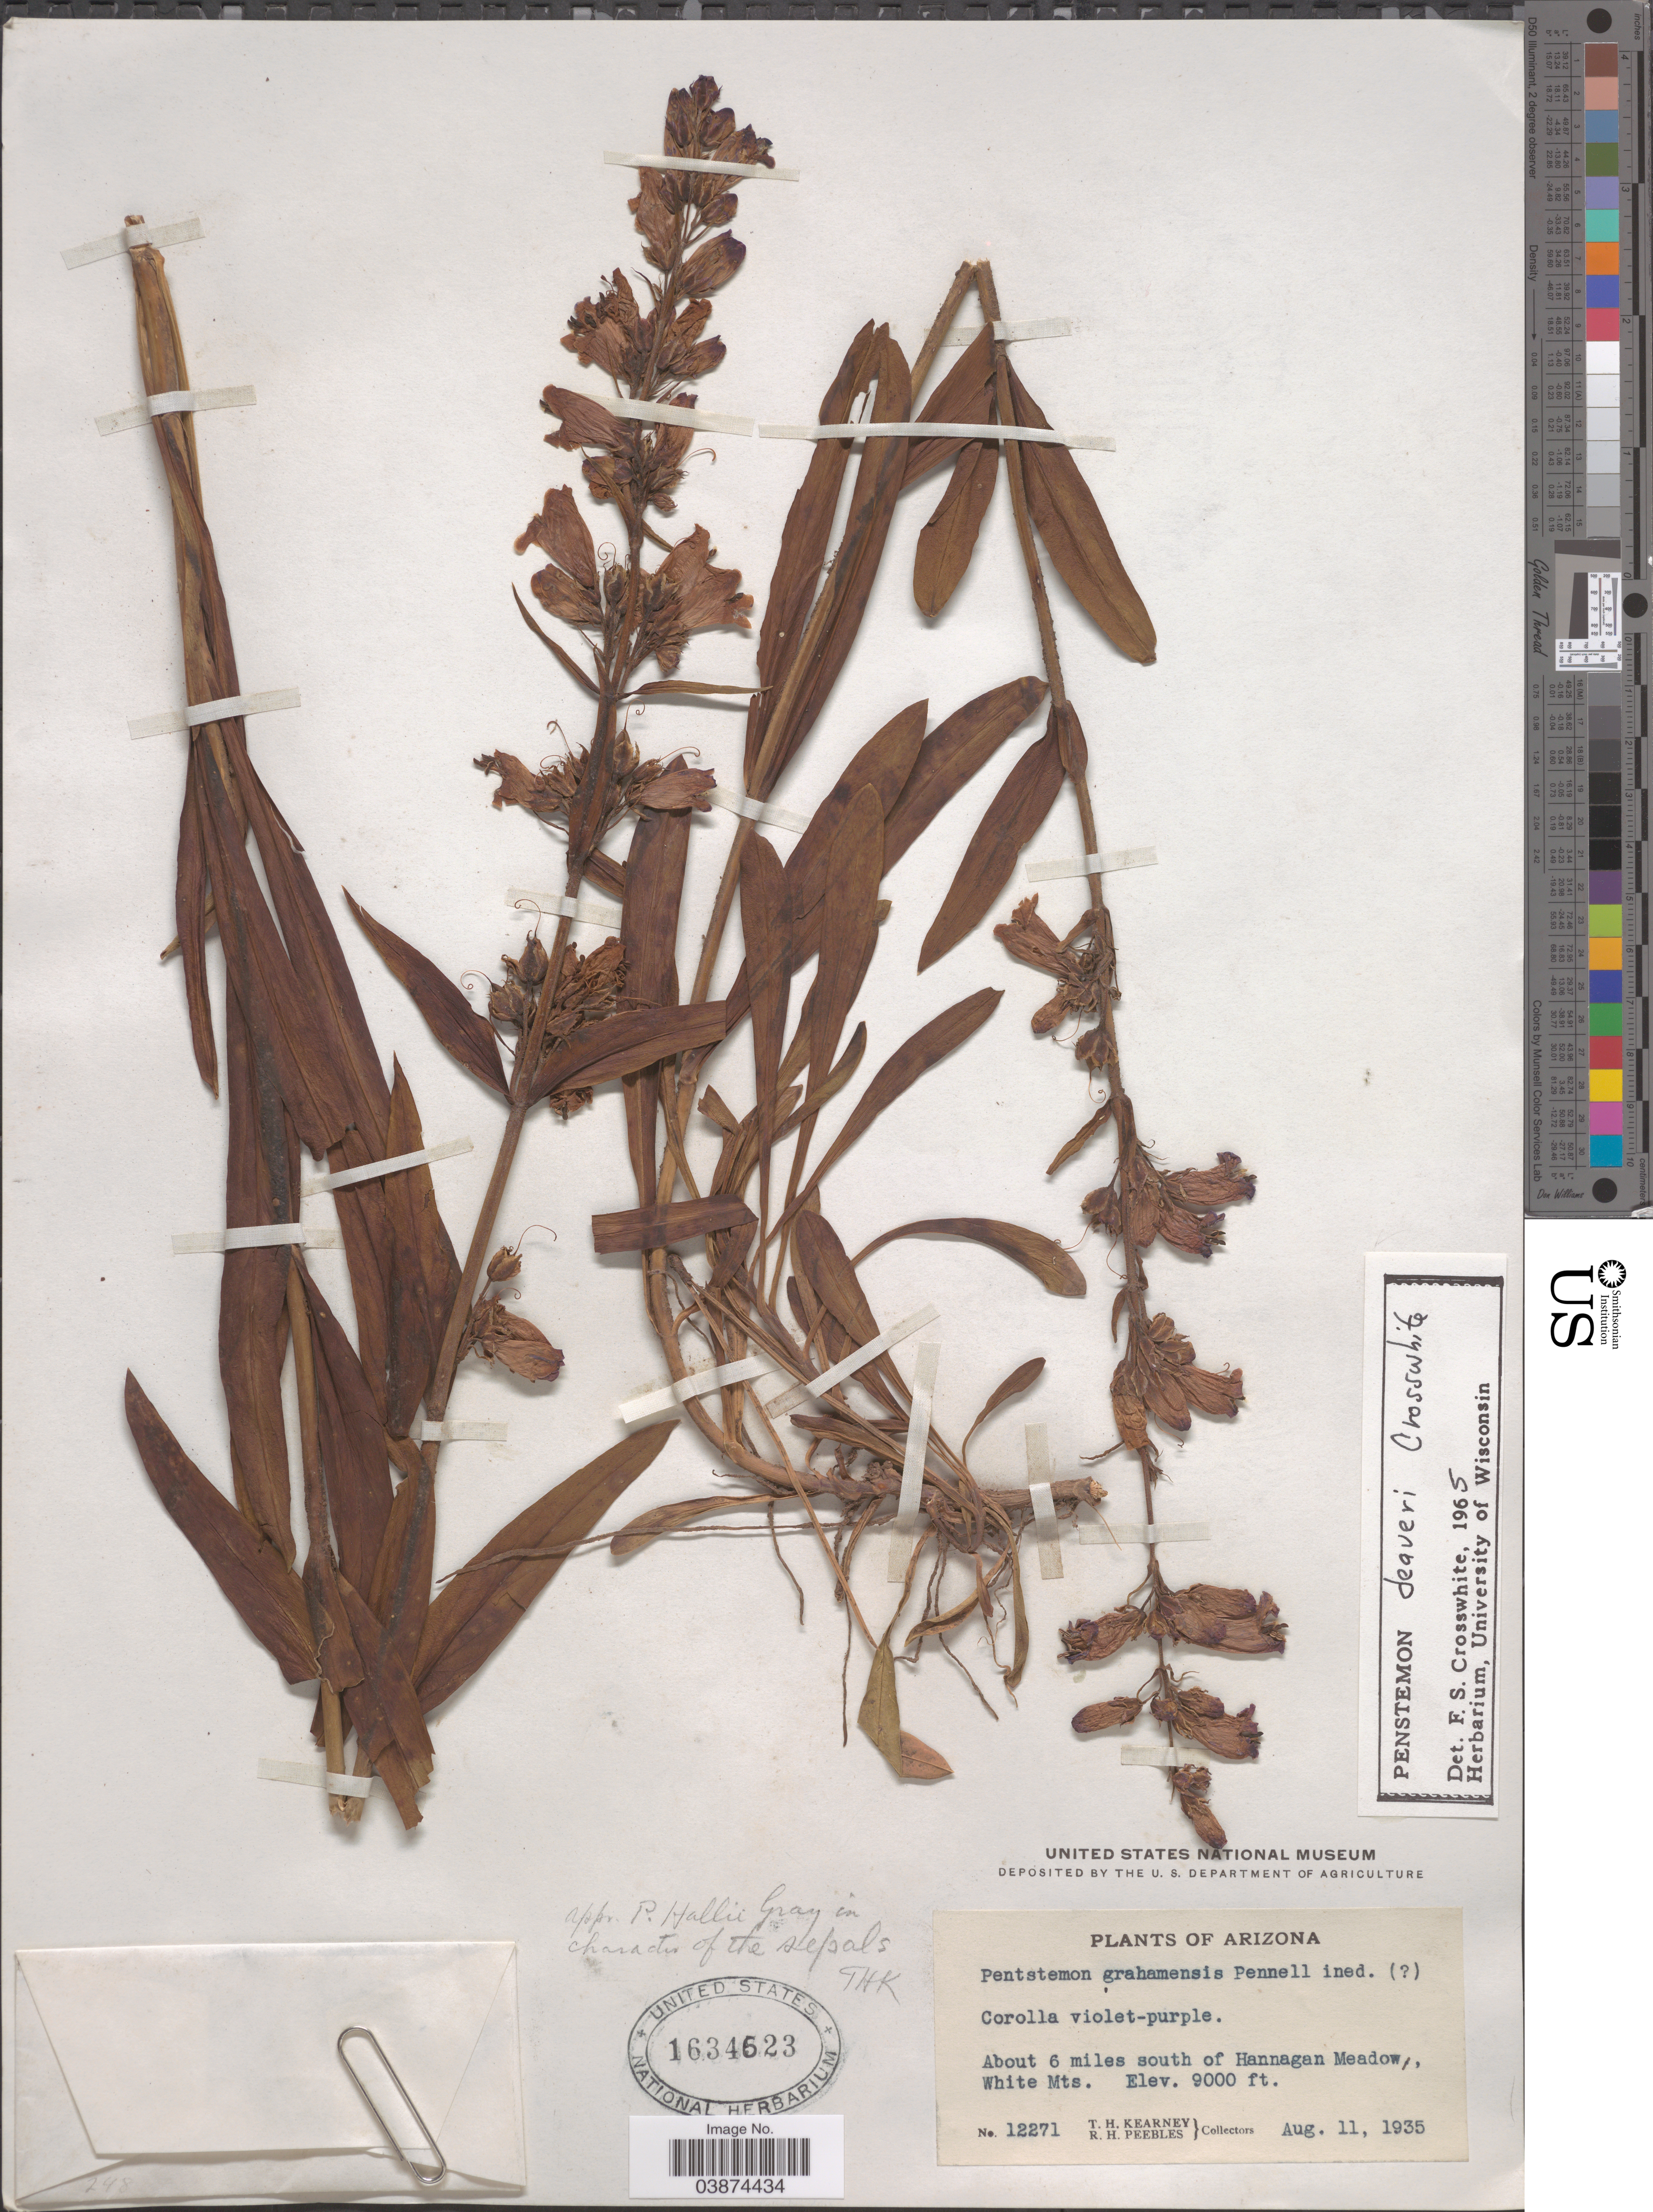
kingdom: Plantae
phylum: Tracheophyta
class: Magnoliopsida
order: Lamiales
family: Plantaginaceae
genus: Penstemon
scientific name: Penstemon deaveri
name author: Crosswh.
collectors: T. H. Kearney & R. H. Peebles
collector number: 12271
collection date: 1935-08-11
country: United States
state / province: Arizona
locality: About 6 miles south of Hannagan Meadow, White Mts.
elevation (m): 2743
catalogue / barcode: US 1634623